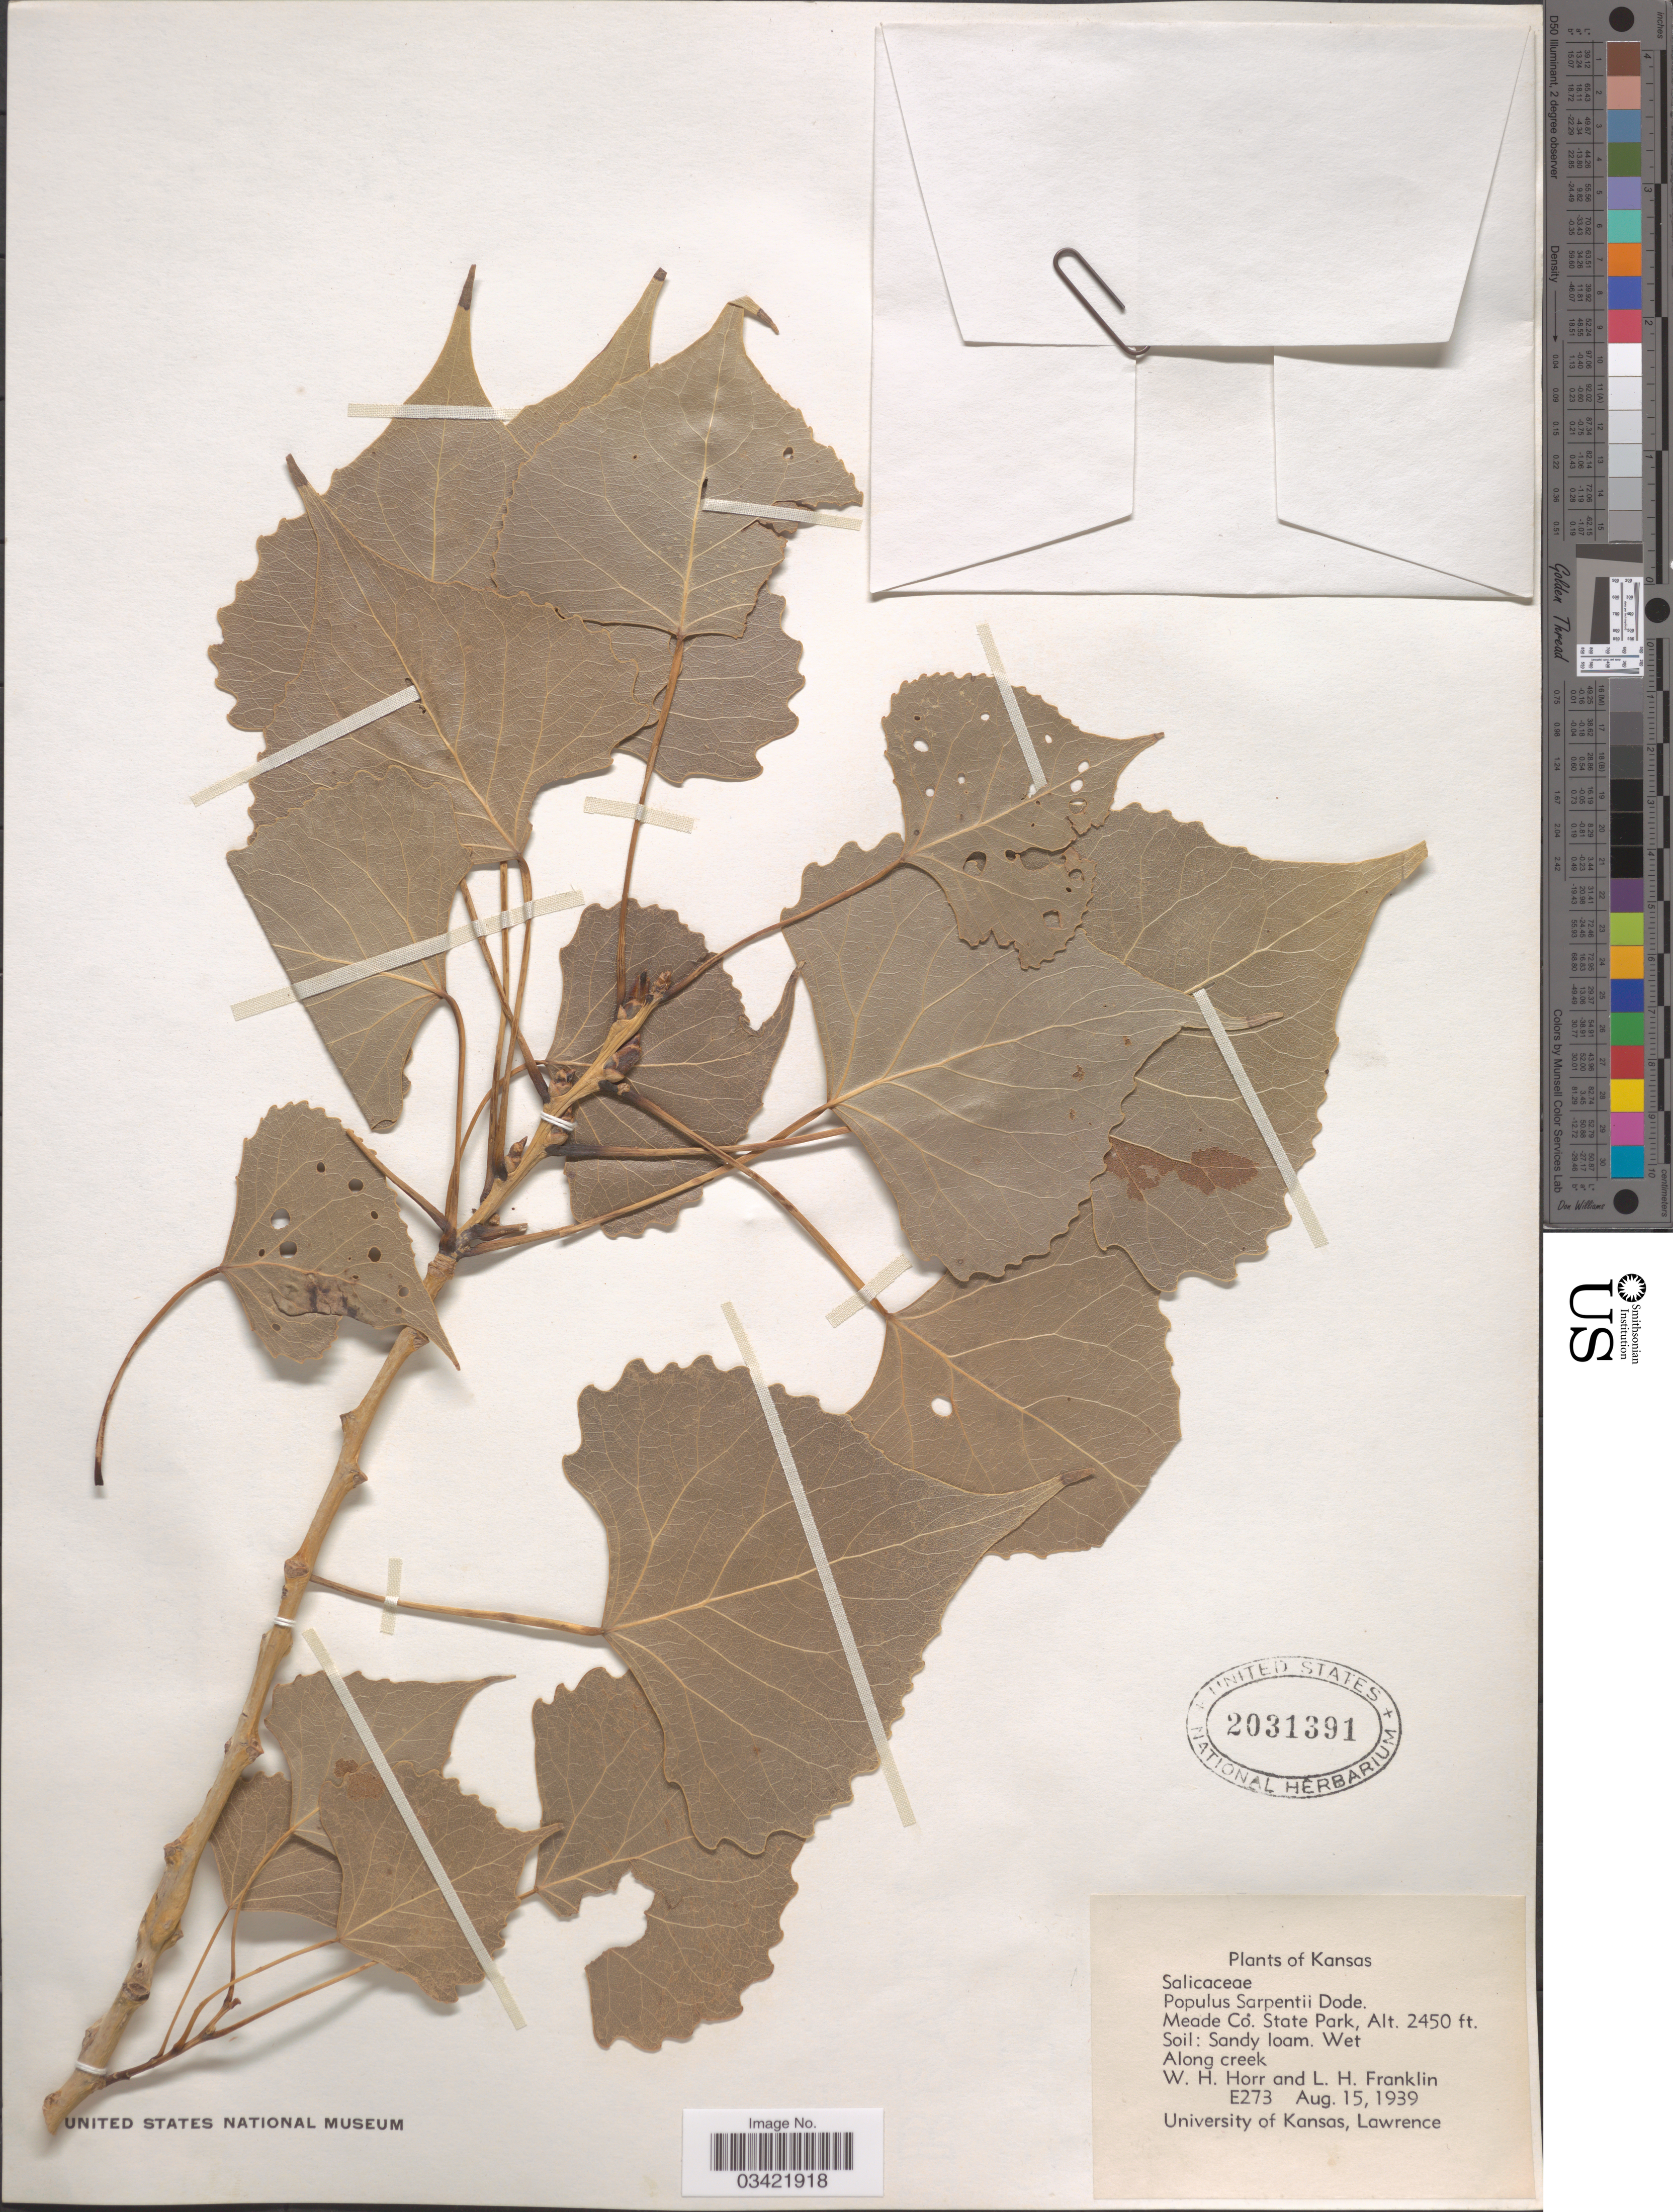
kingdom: Plantae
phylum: Tracheophyta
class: Magnoliopsida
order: Malpighiales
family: Salicaceae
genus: Populus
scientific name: Populus deltoides subsp. monilifera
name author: (Aiton) Eckenw.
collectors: W. H. Horr & L. H. Franklin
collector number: E273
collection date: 1939-08-15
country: United States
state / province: Kansas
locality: Meade Co. State Park. Along creek.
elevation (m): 747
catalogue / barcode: US 2031391